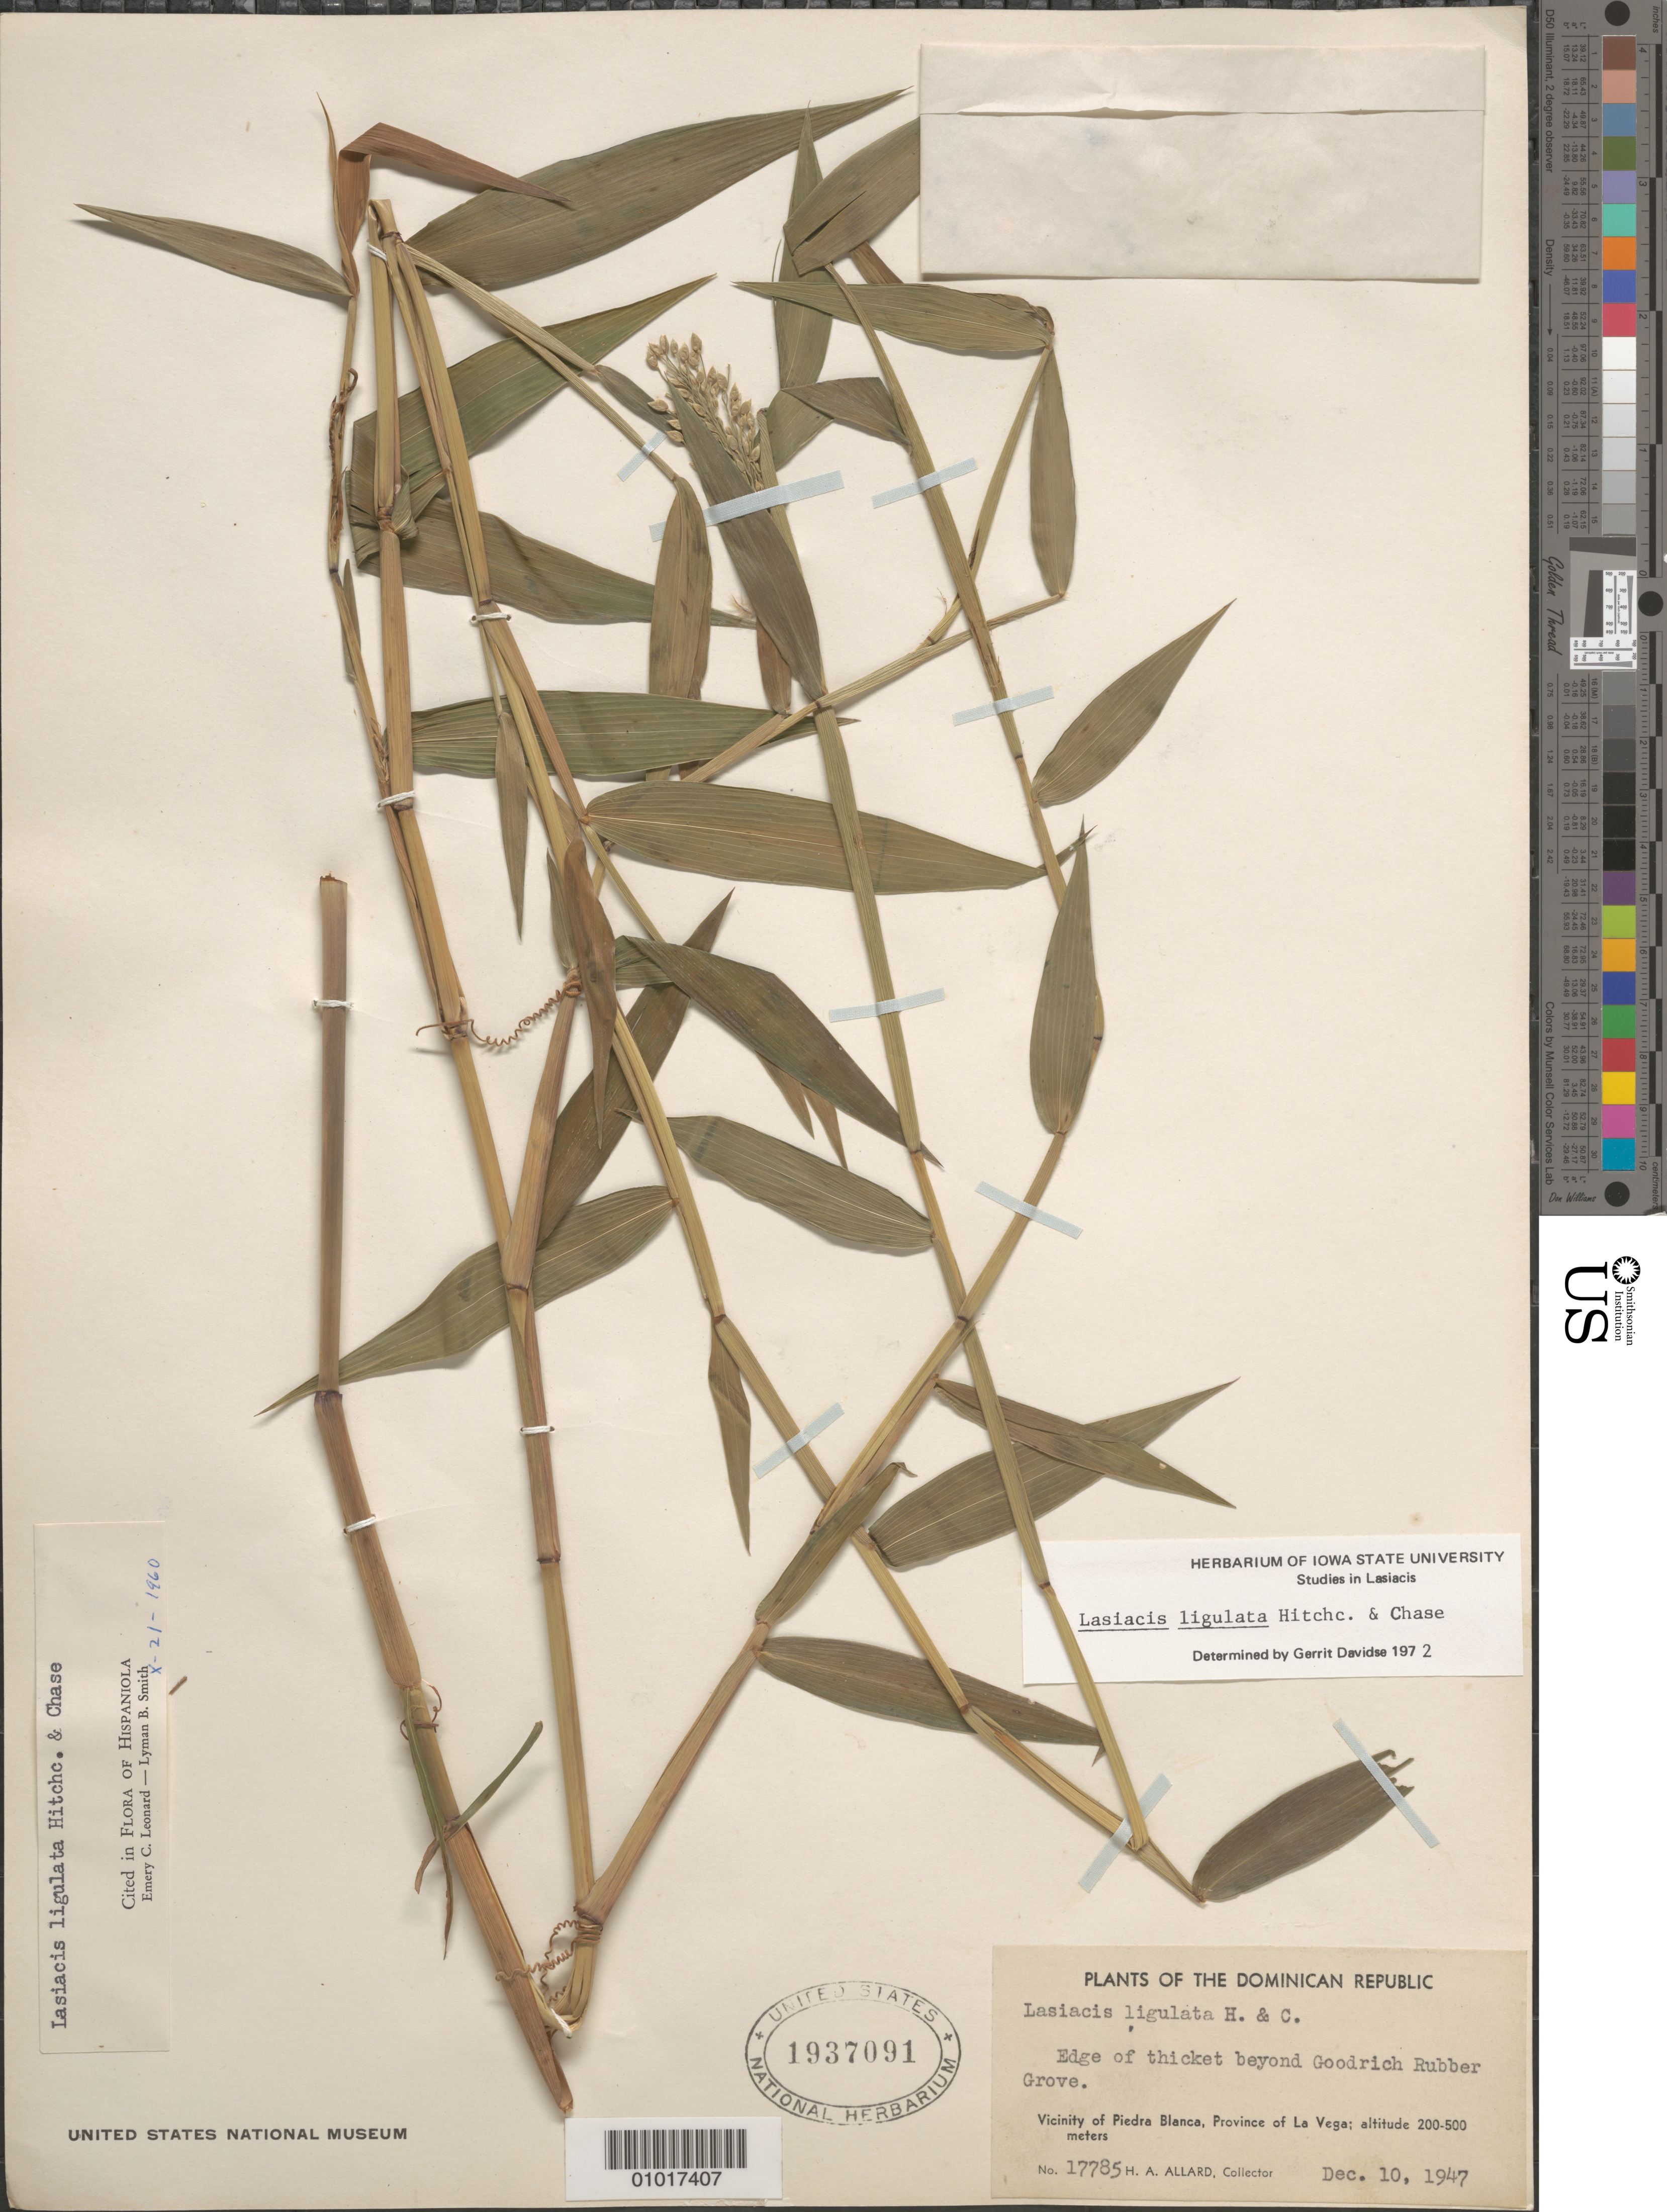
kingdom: Plantae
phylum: Tracheophyta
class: Liliopsida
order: Poales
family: Poaceae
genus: Lasiacis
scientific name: Lasiacis ligulata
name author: Hitchc. & Chase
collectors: H. A. Allard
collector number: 17785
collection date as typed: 10 Dec 1947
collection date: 1947-12-10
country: Dominican Republic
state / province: La Vega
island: Hispaniola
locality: Vicinity of Piedra Blanca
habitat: edge of thicket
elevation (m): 200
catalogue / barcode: US 1937091